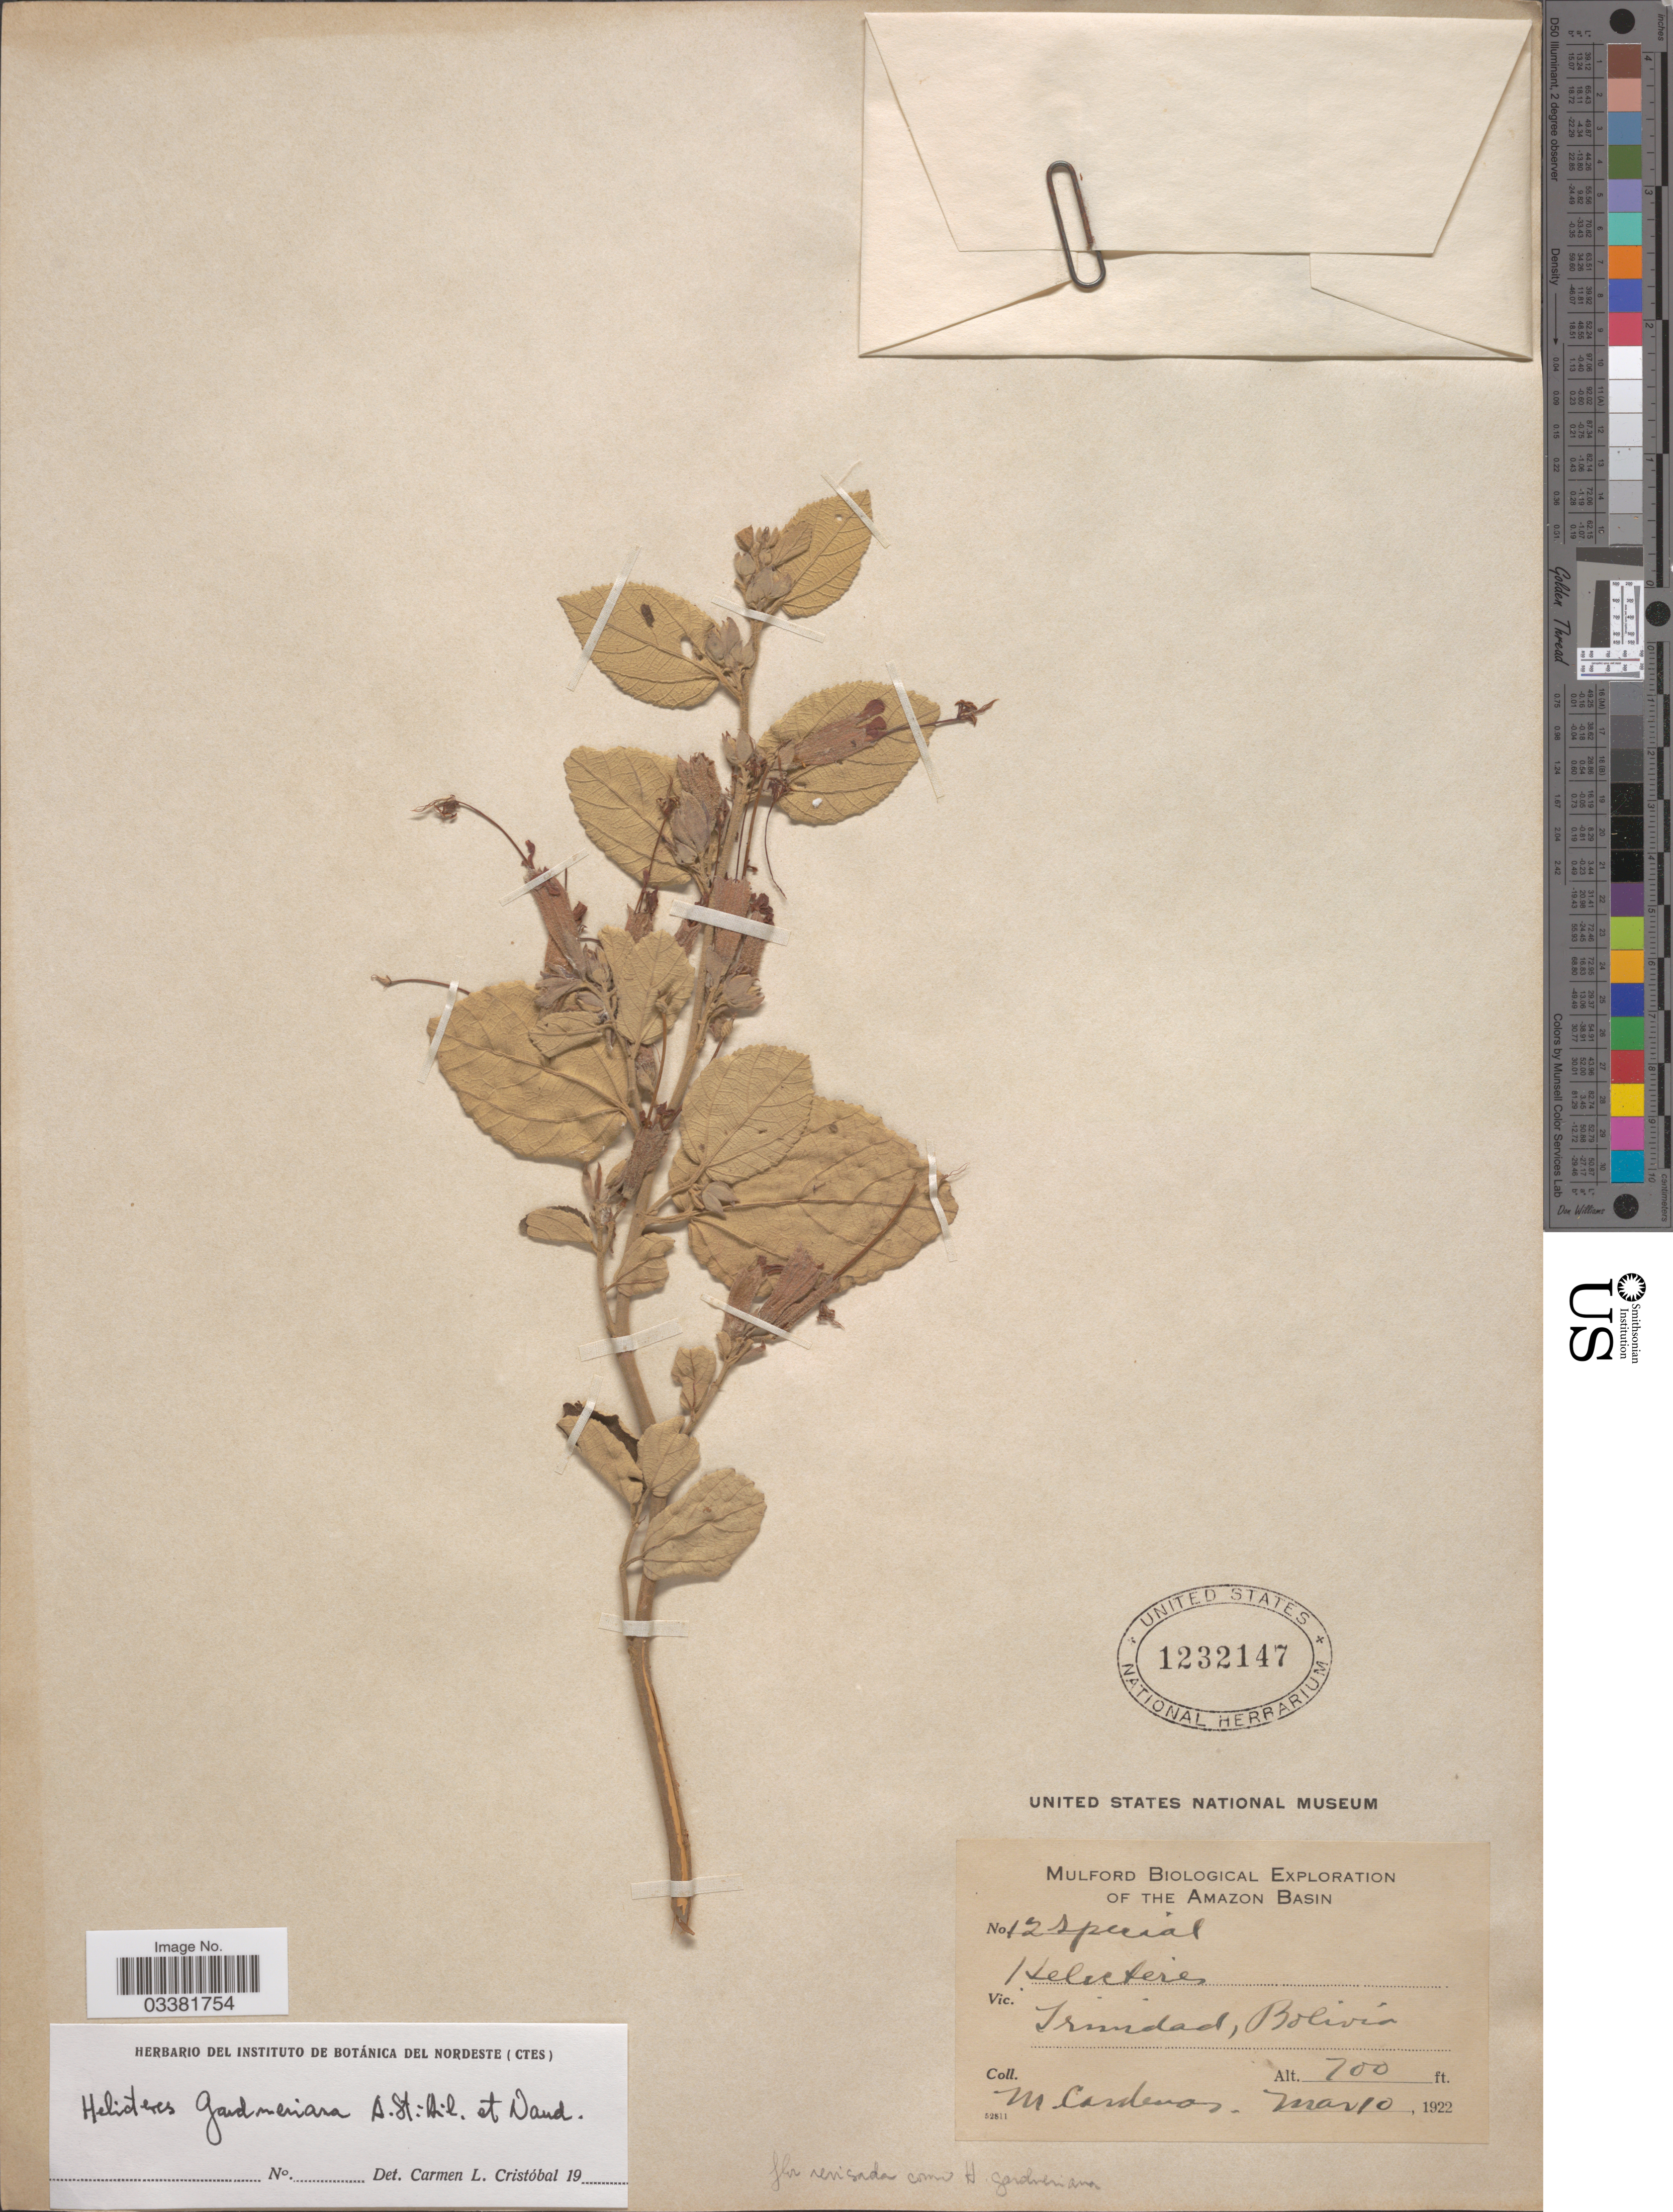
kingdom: Plantae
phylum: Tracheophyta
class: Magnoliopsida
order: Malvales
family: Malvaceae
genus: Helicteres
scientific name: Helicteres gardneriana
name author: A. St.-Hil. & Naudin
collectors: M. Cárdenas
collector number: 12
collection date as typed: Mar. 10, 1922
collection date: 1922-03-10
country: Bolivia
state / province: Beni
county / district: Cercado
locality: La Santísima Trinidad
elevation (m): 213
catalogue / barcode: US 1232147